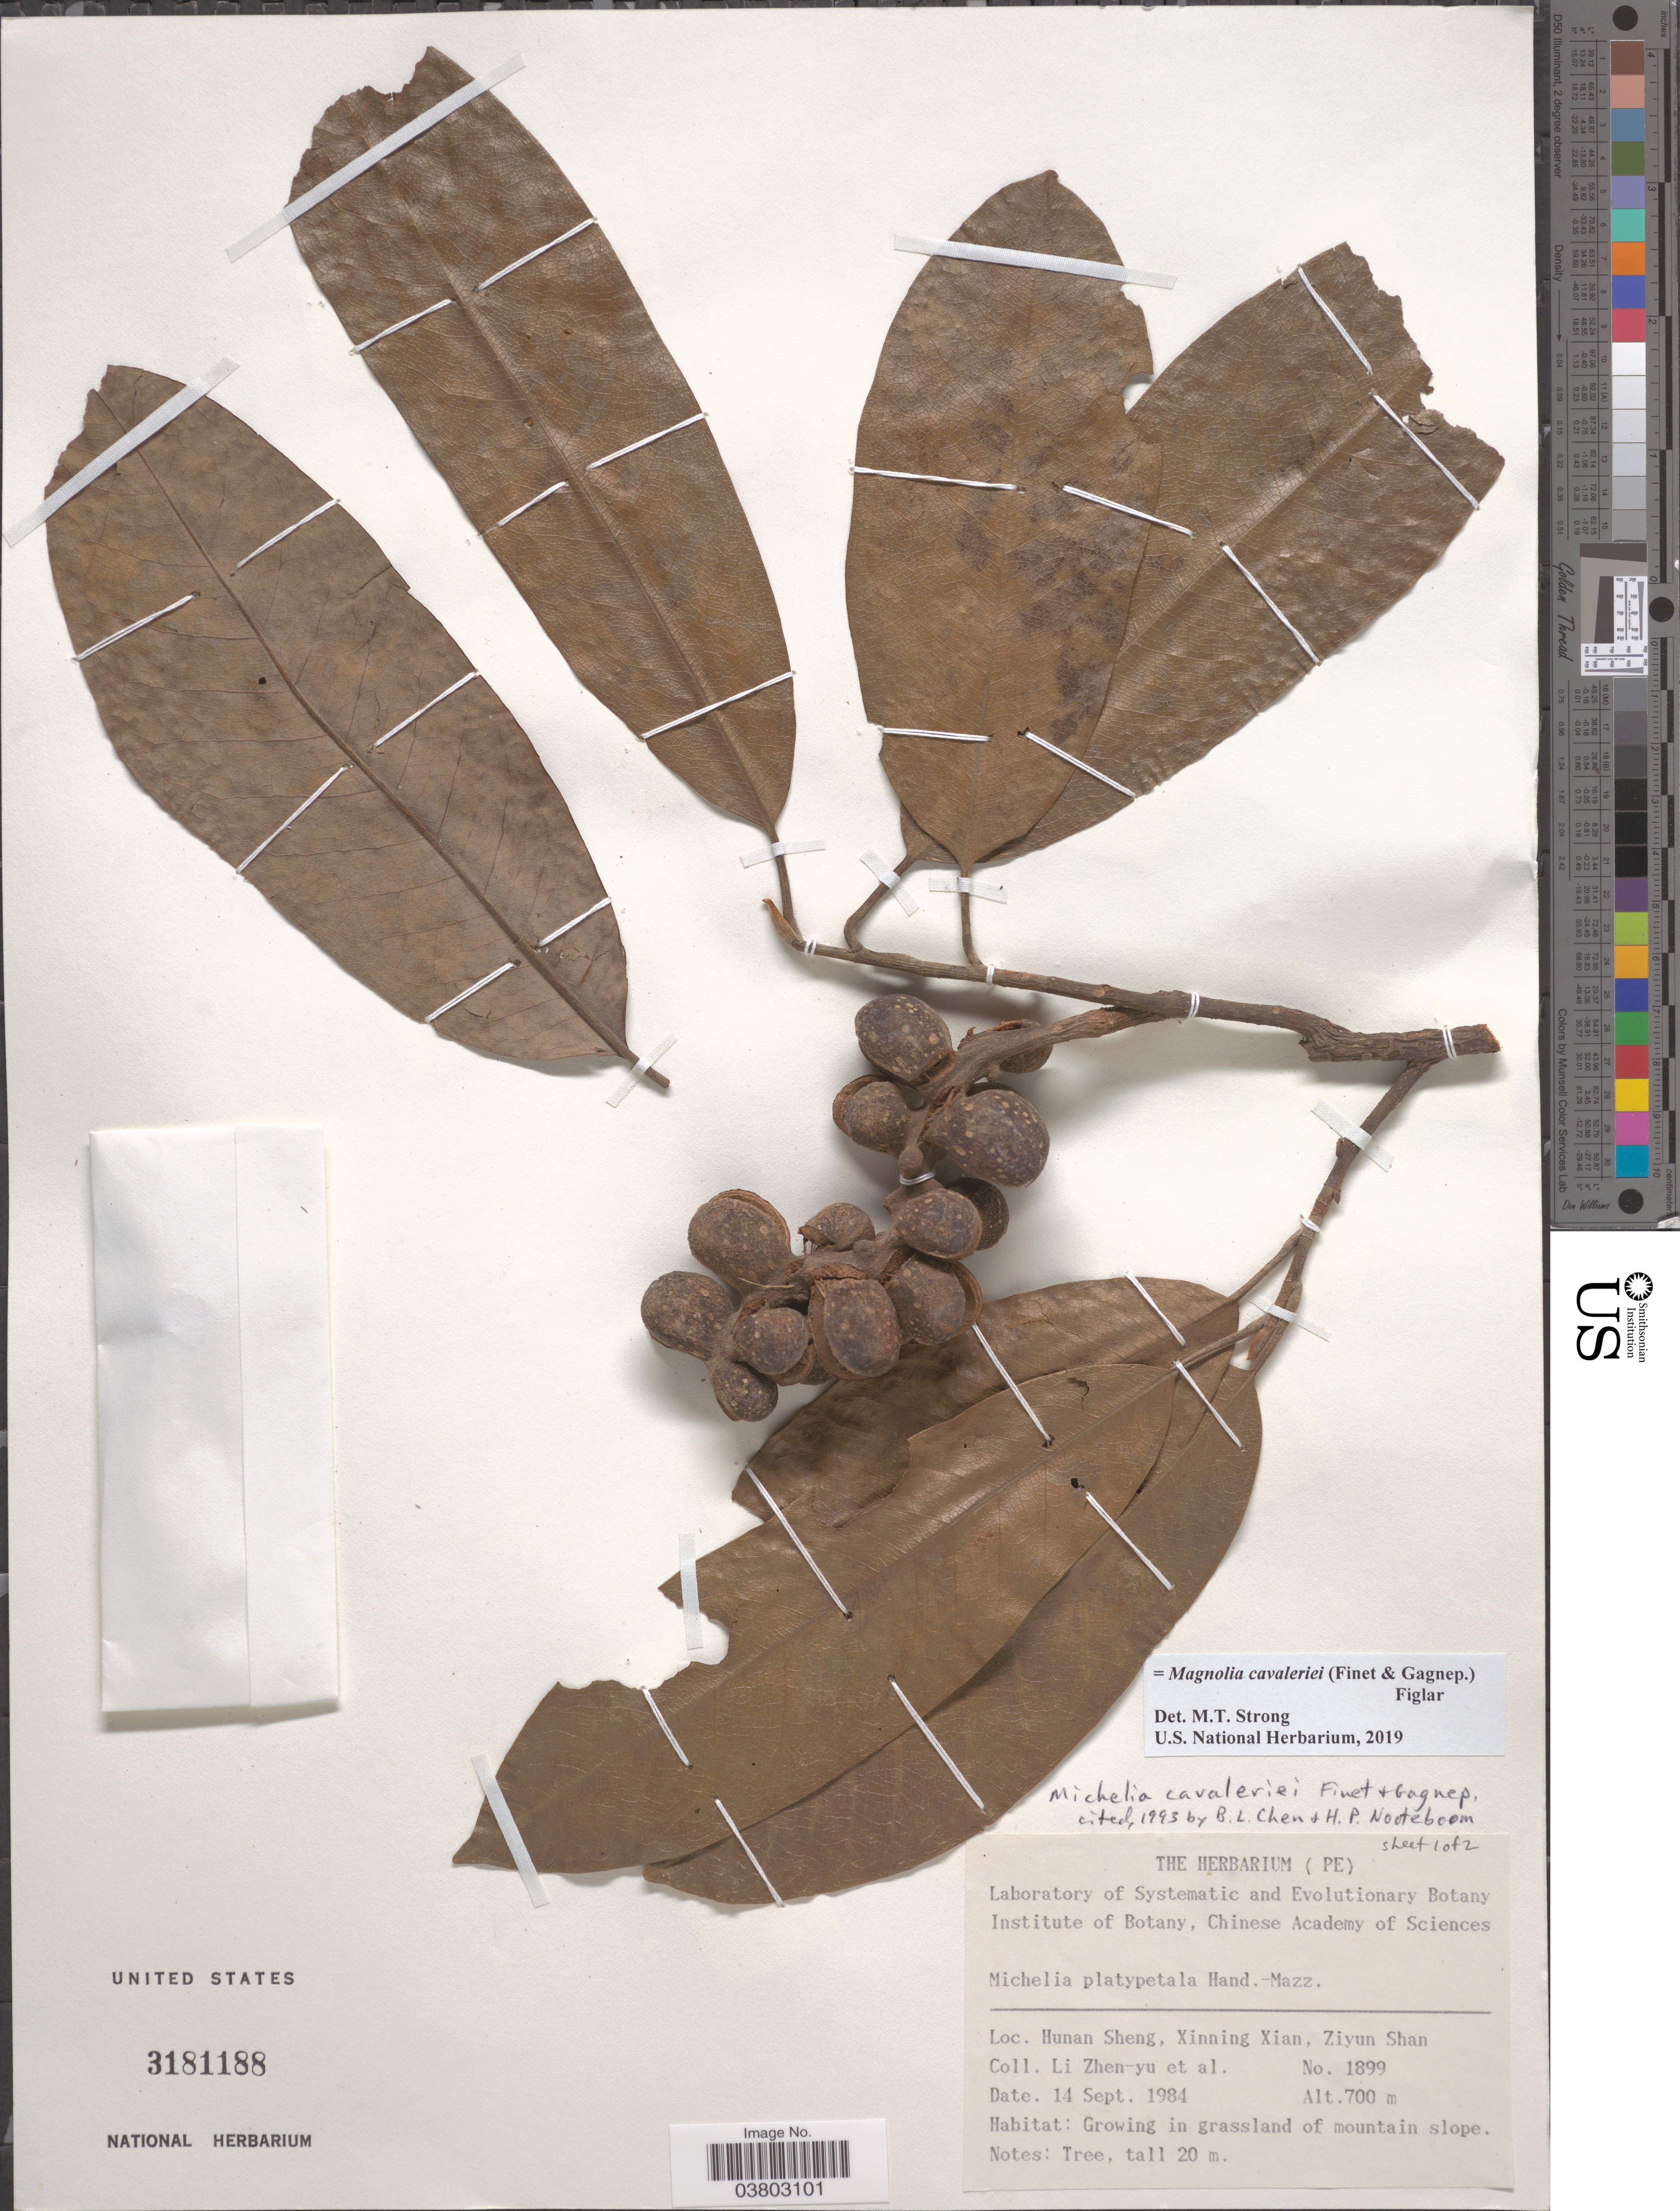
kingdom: Plantae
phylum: Tracheophyta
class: Magnoliopsida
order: Magnoliales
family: Magnoliaceae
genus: Magnolia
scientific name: Magnolia cavaleriei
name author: (Finet & Gagnep.) Figlar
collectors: L. Zhen-yu & et al.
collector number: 1899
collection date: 1984-09-14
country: China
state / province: Hunan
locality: Hunan Sheng, Xinning Xian, Ziyum Shan. In grassland of mountain slope.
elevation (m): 700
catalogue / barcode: US 3181188